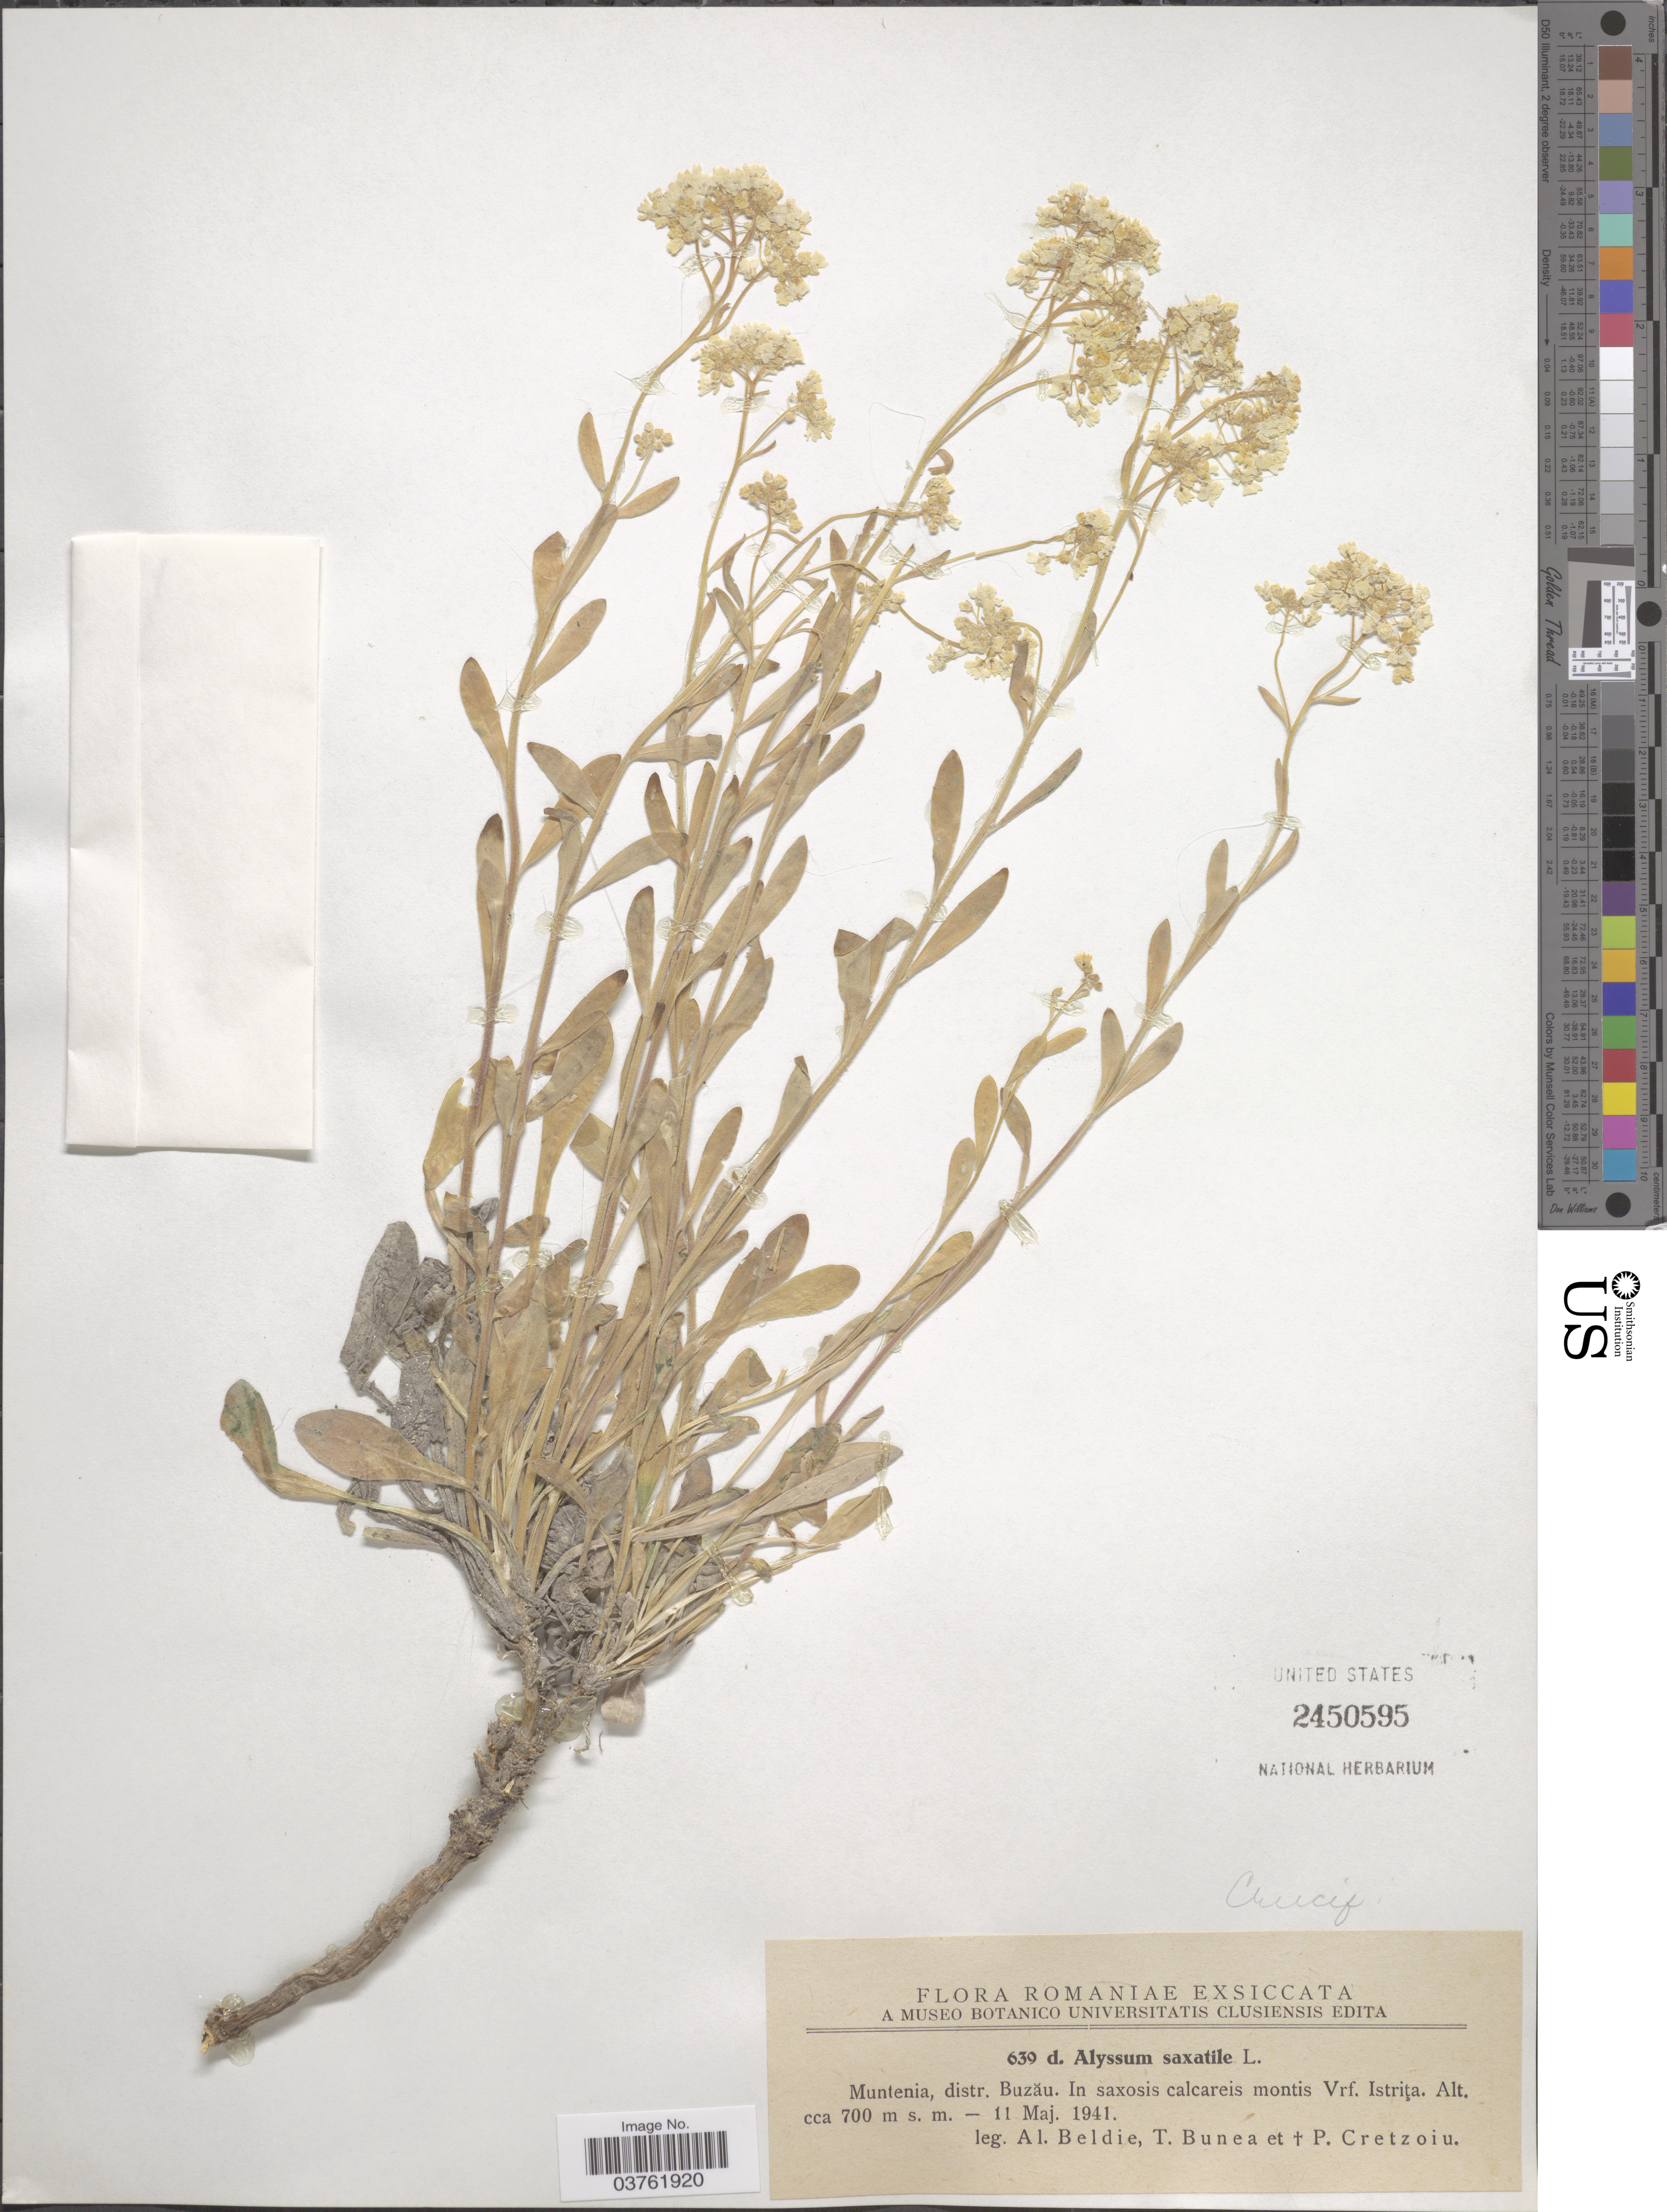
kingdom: Plantae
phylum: Tracheophyta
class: Magnoliopsida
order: Brassicales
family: Brassicaceae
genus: Alyssum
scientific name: Alyssum alyssoides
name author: (L.) L.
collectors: A. Beldie, T. Bunea & P. Cretzoiu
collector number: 639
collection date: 1941-05-11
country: Romania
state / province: Buzau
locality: Romaniae. Muntenia, distr. Buzău. In saxosis calcareis montis Vrf. Istrita.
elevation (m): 700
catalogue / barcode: US 2450595